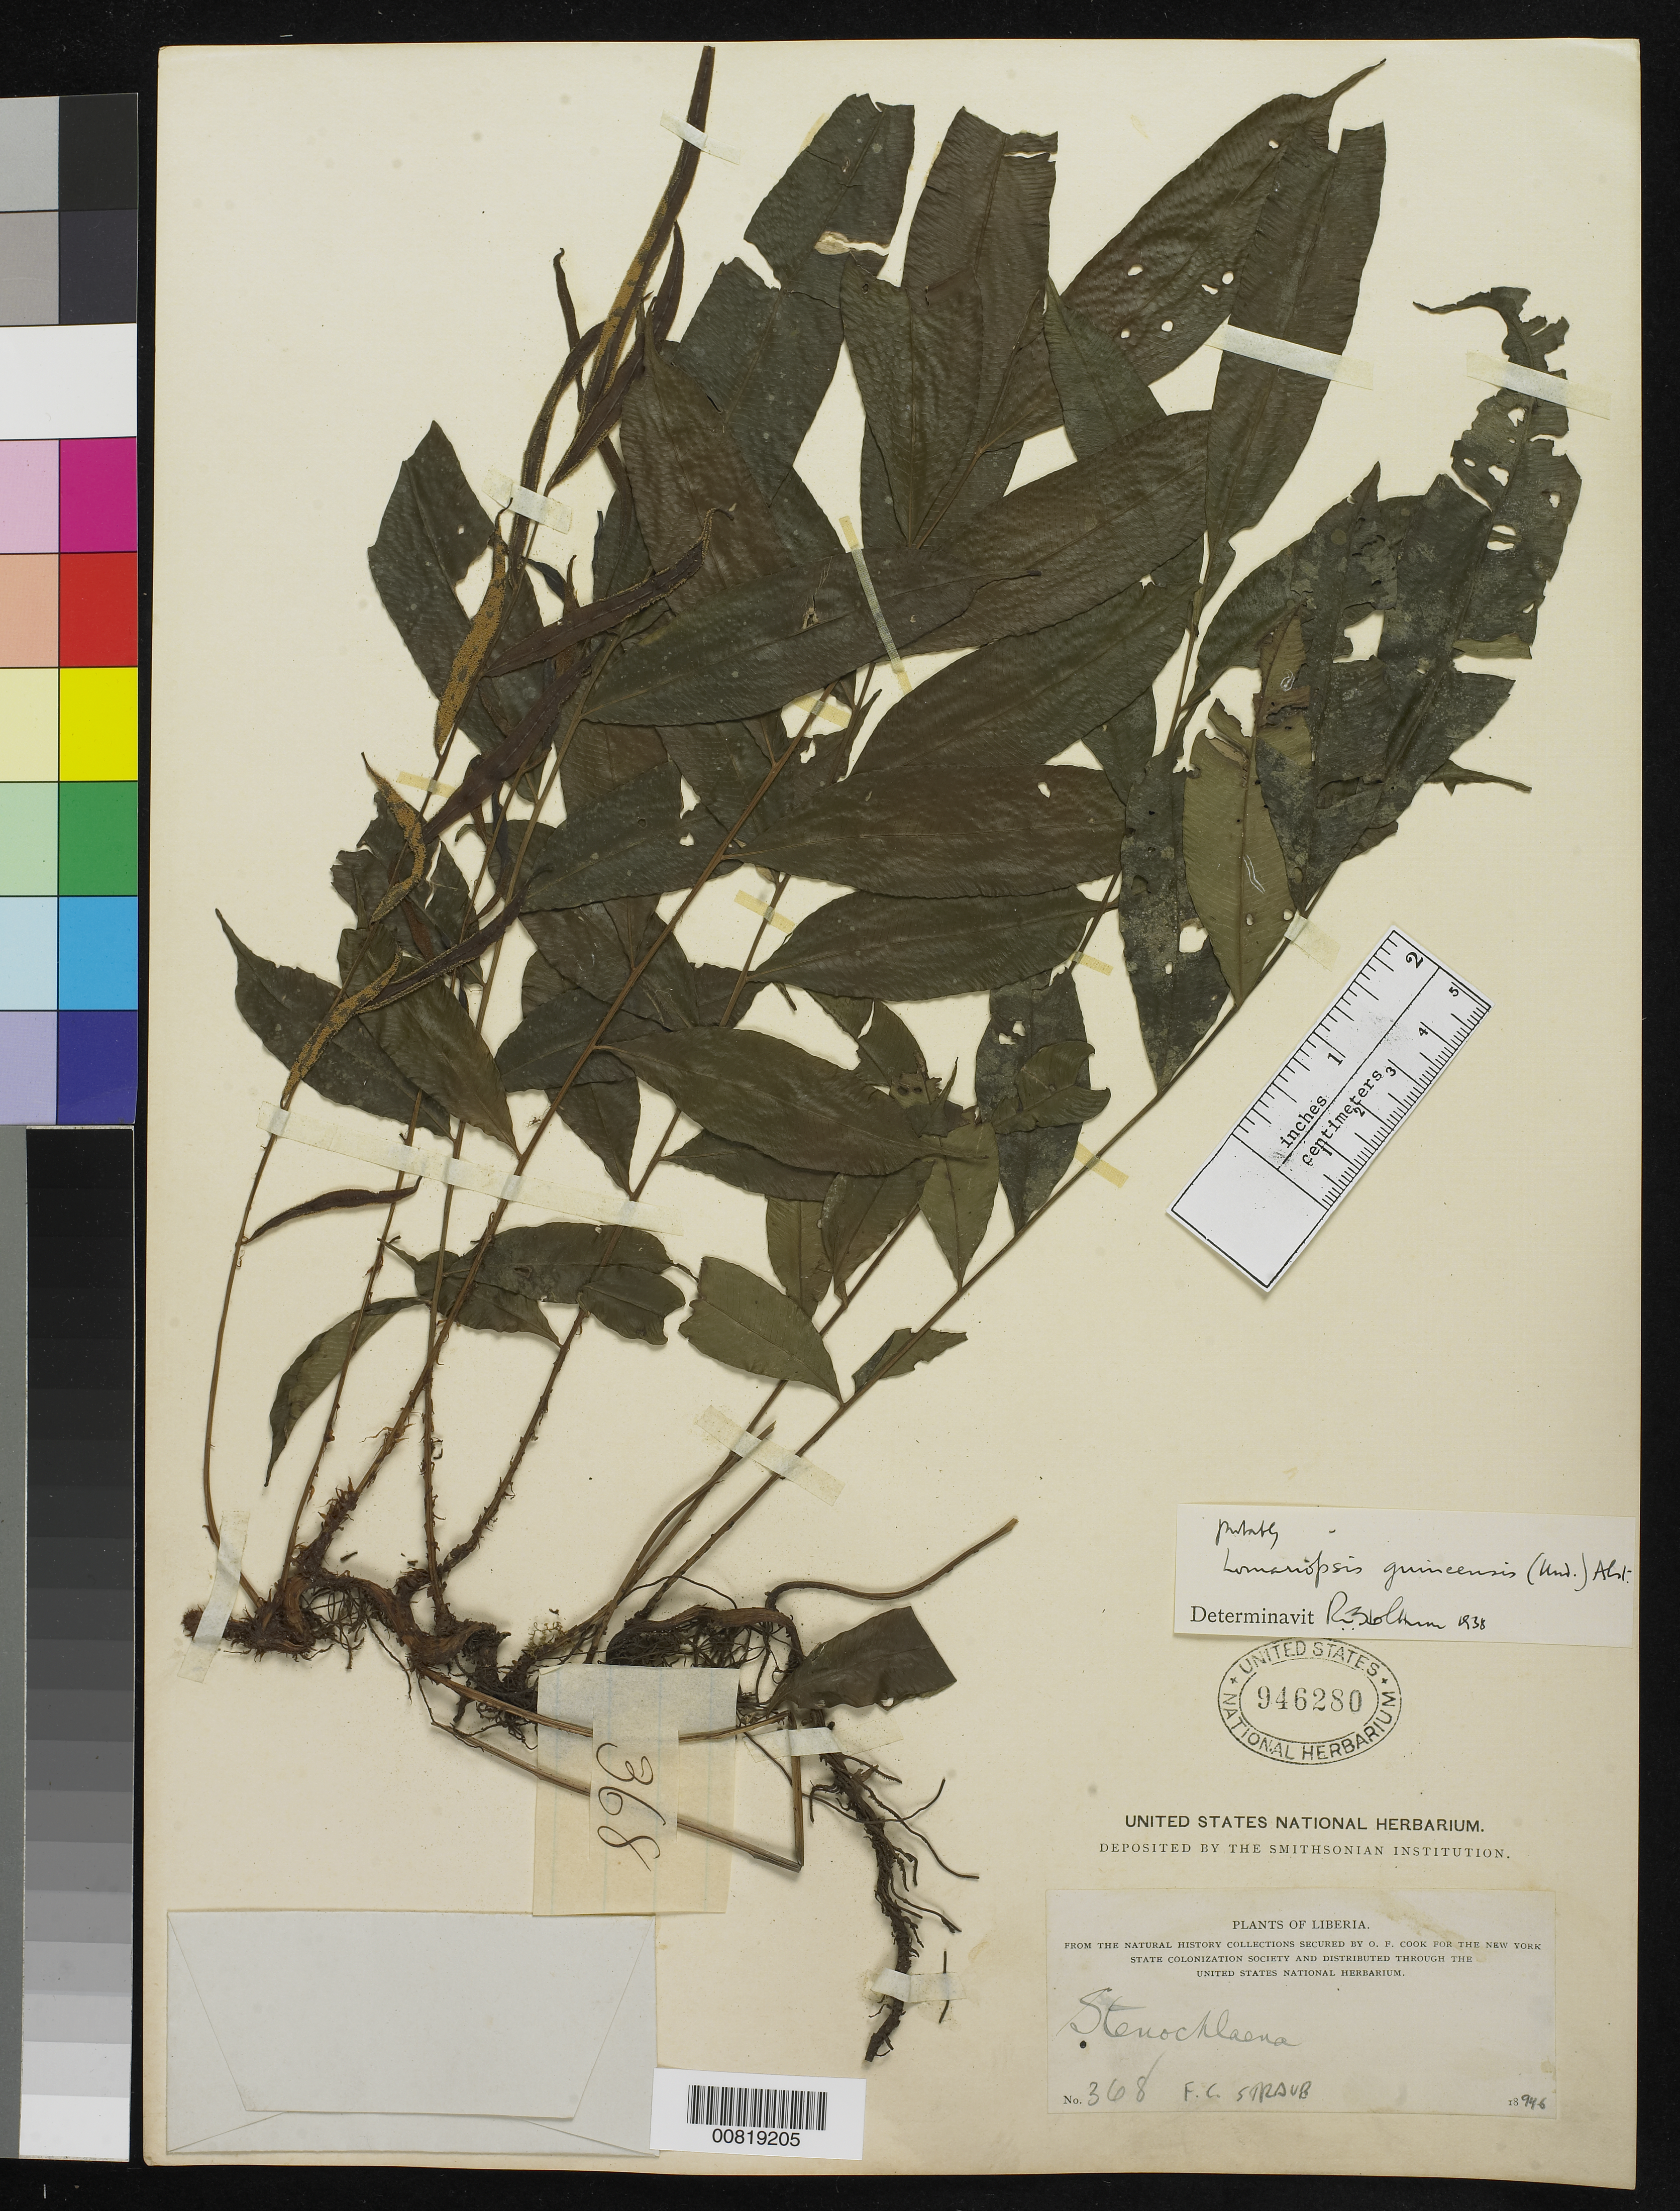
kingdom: Plantae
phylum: Tracheophyta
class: Polypodiopsida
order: Polypodiales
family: Lomariopsidaceae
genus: Lomariopsis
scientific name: Lomariopsis guineensis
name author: Holttum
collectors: F. Straub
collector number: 368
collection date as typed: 1894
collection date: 1894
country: Liberia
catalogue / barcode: US 946280